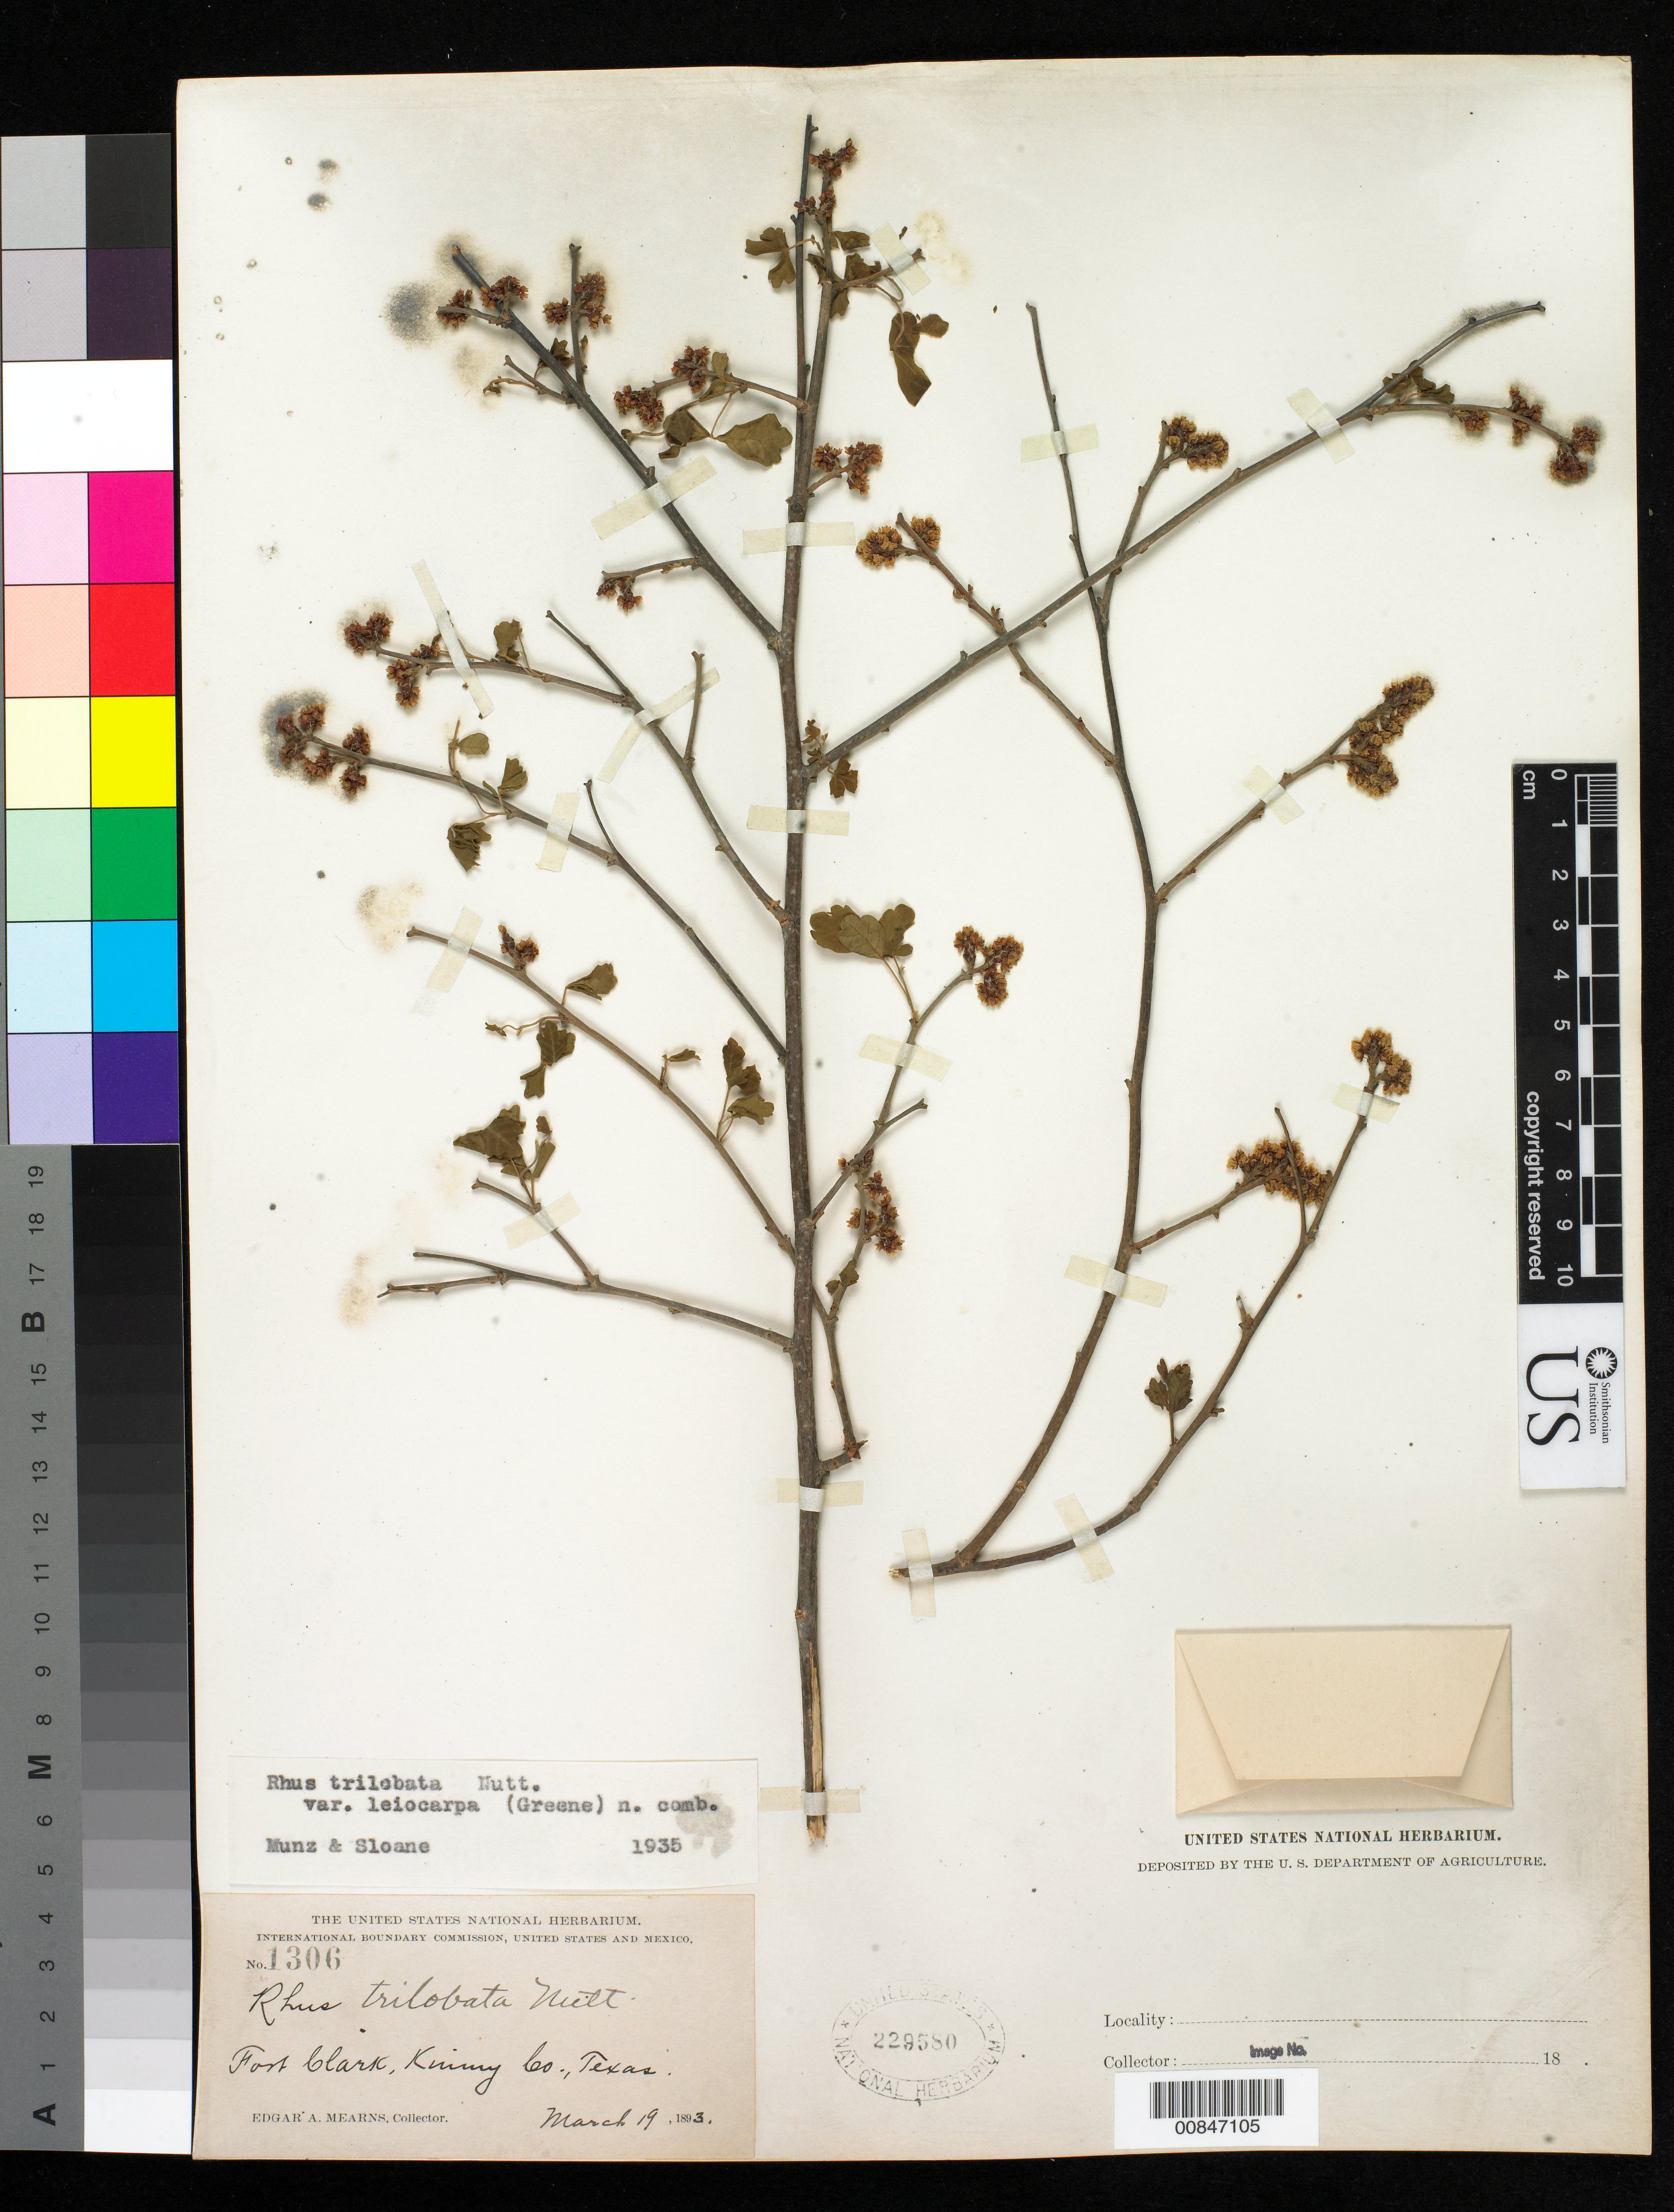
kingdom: Plantae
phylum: Tracheophyta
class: Magnoliopsida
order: Sapindales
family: Anacardiaceae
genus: Rhus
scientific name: Rhus trilobata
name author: Nutt.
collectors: E. A. Mearns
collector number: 1306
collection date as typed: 19 Mar 1893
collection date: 1893-03-19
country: United States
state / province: Texas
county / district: Kinney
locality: Fort Clark, Kinney County, Texas.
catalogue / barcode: US 229580